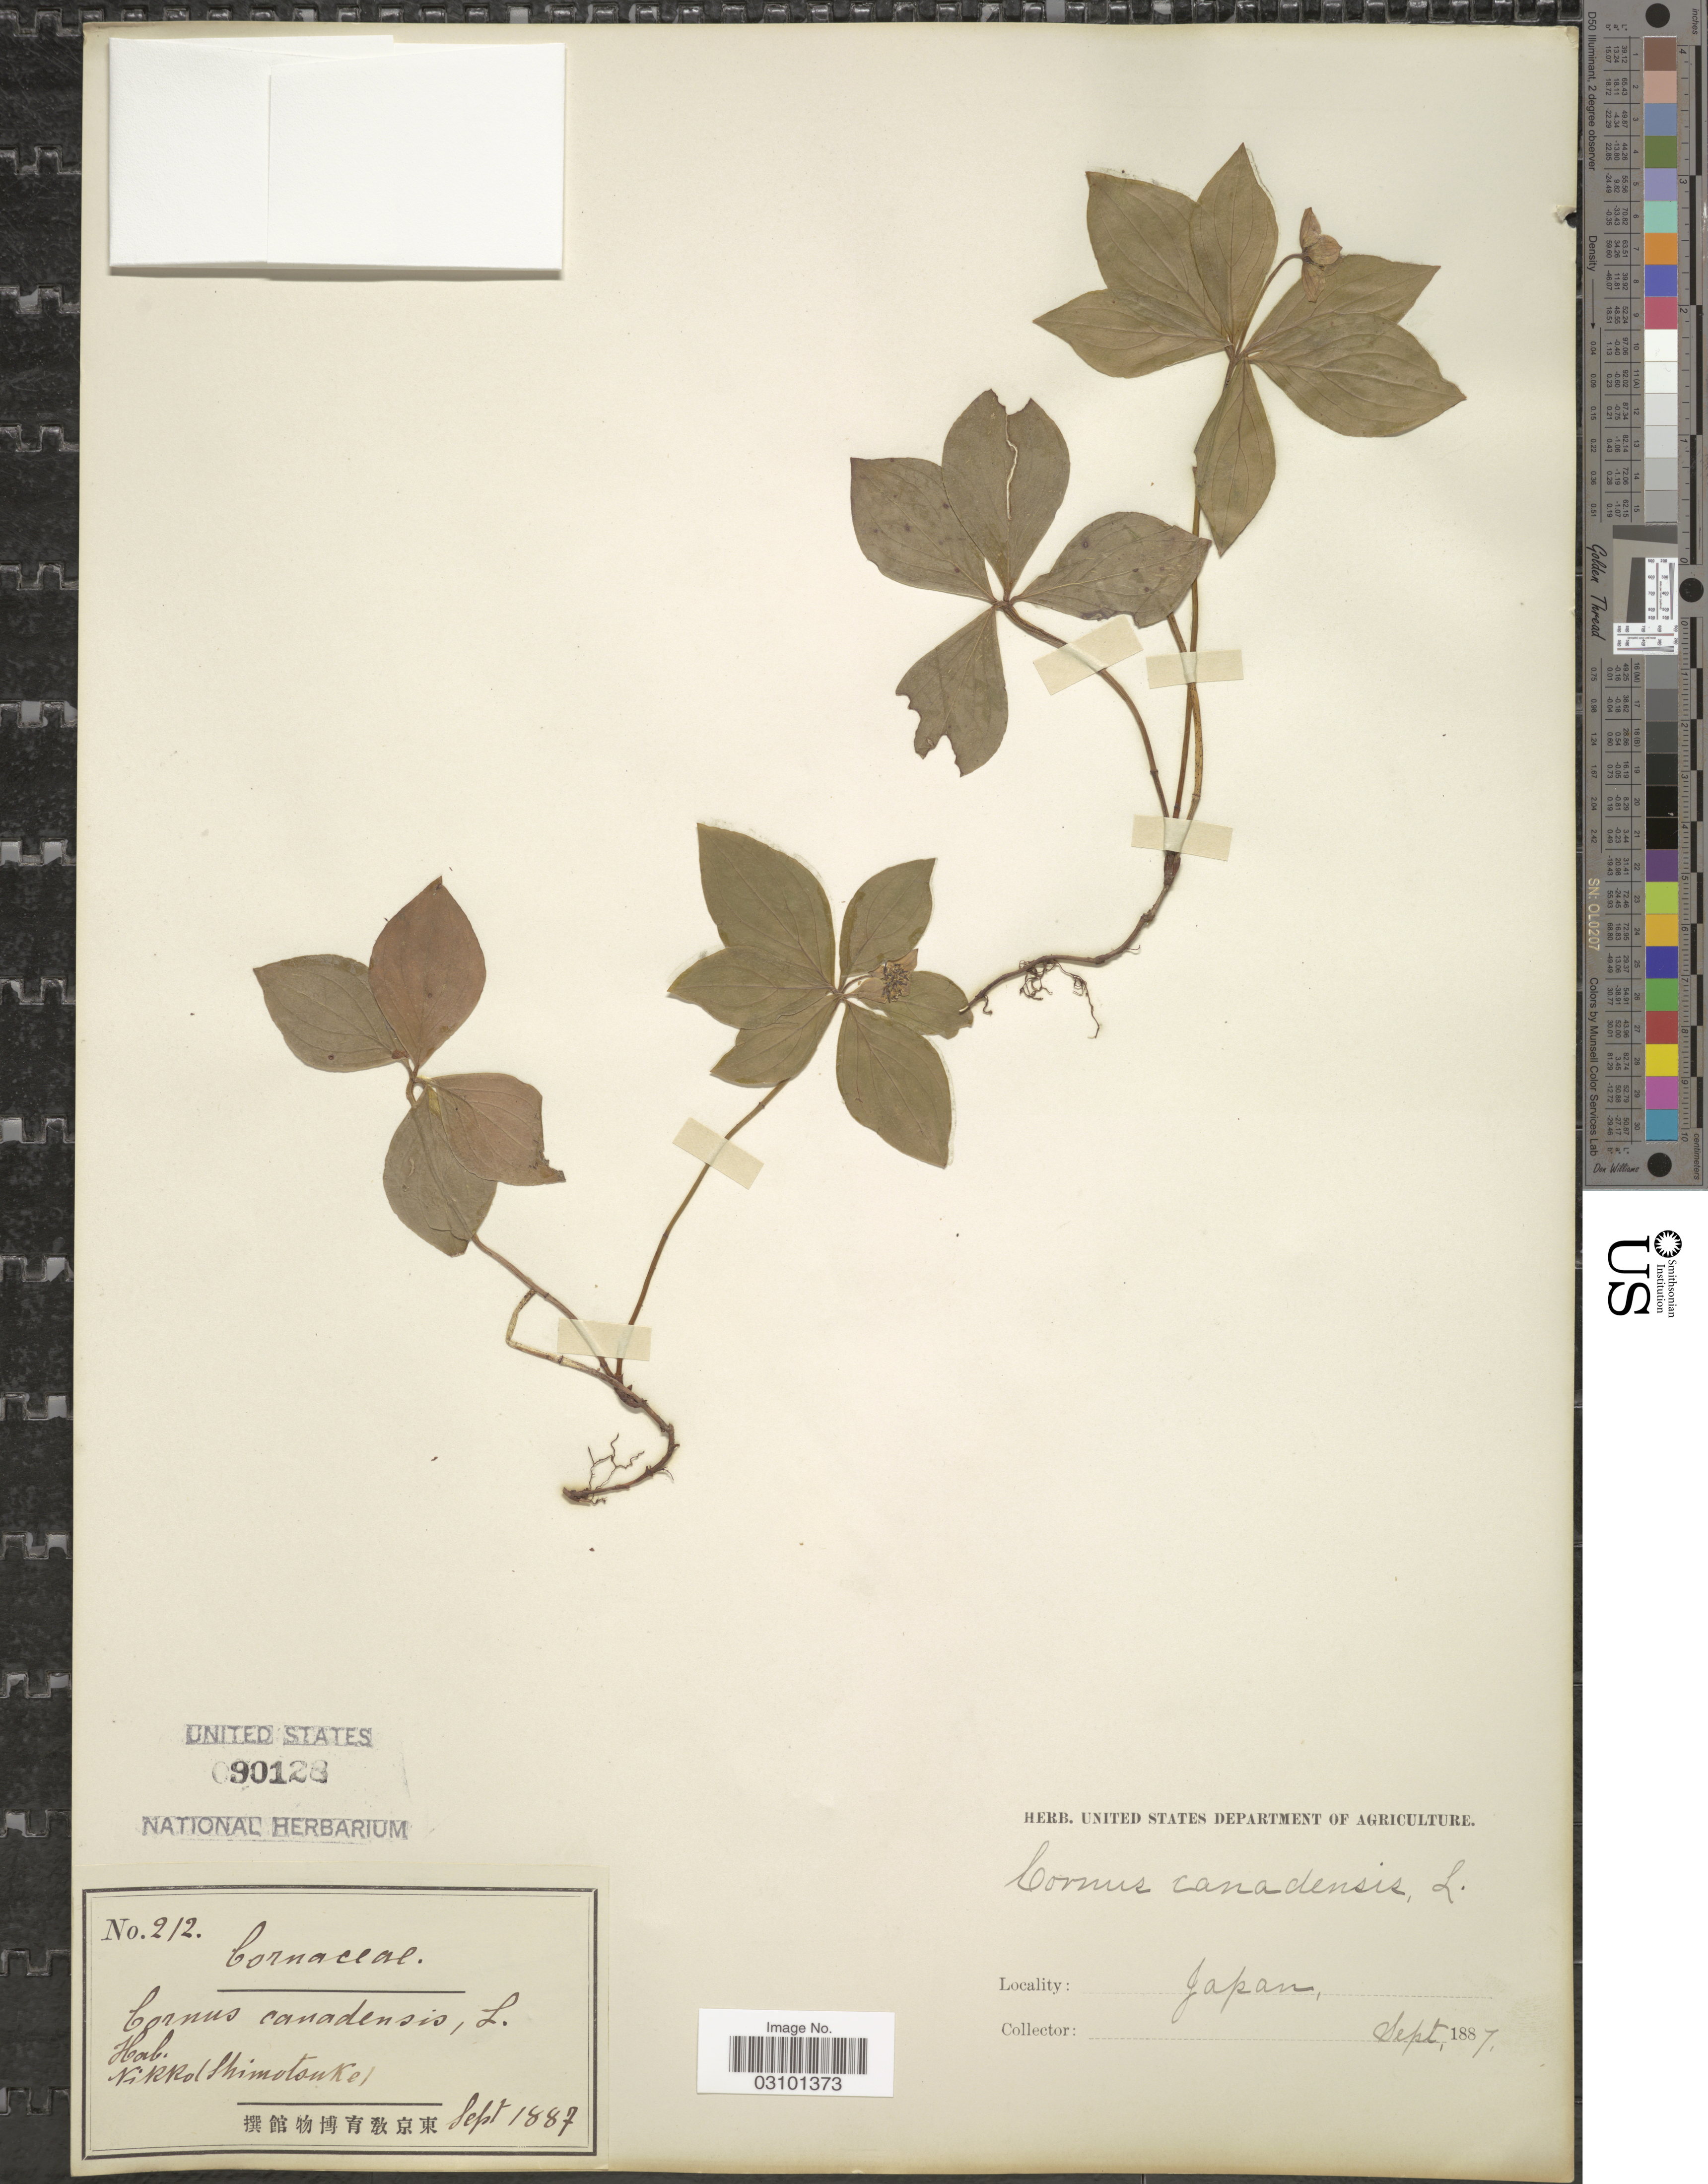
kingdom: Plantae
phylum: Tracheophyta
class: Magnoliopsida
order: Cornales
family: Cornaceae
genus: Cornus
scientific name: Cornus canadensis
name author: L.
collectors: ex herb. U. S. Department of Agriculture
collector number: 212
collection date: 1887-09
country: Japan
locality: Nikkol (Shimotsuko).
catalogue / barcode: US 90128